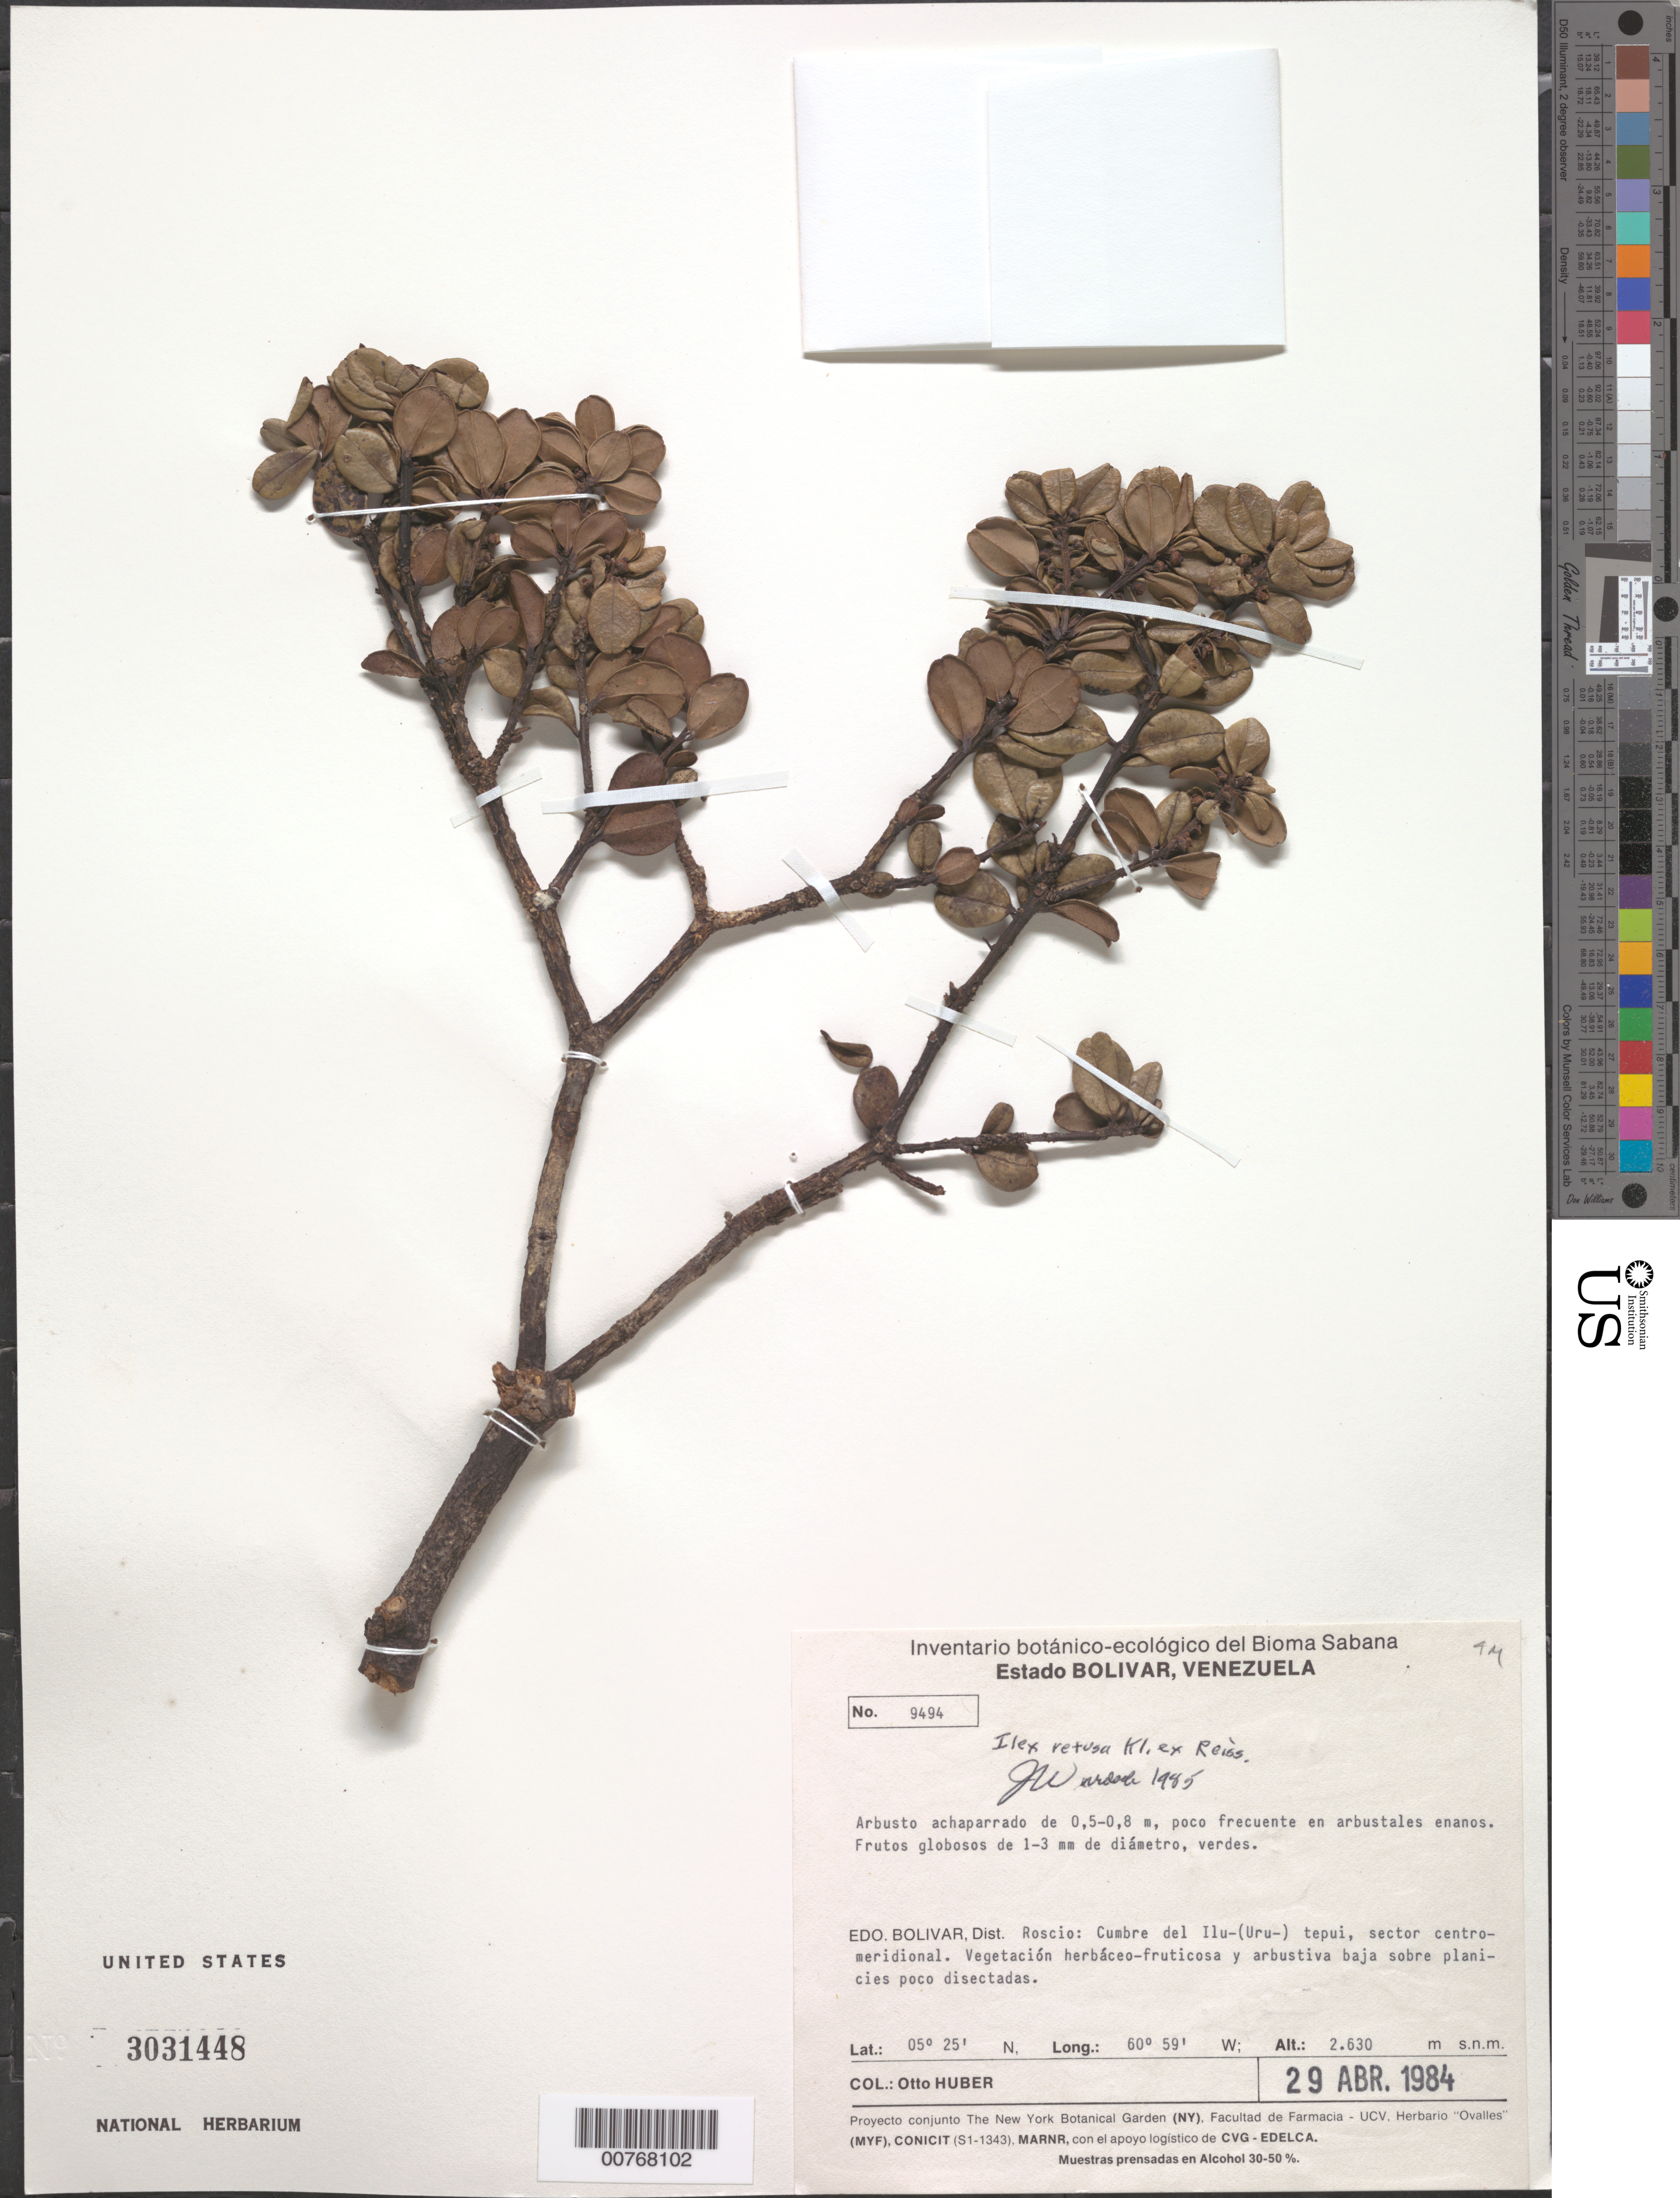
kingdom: Plantae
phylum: Tracheophyta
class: Magnoliopsida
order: Aquifoliales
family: Aquifoliaceae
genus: Ilex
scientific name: Ilex retusa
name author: Klotzsch ex Reissek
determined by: Wurdack, John J., (US), US (UNITED STATES)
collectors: O. Huber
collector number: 9494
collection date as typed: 29-Apr-84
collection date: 1984-04-29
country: Venezuela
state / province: Bolívar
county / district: Roscio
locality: Ilu-(Uru-)-tepuí, cumbre, south-central sector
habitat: Arbustales enanos; vegetación herbaceo-fruticosa y arbustiva baja sobre planicies poco disectadas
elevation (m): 2630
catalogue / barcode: US 3031448